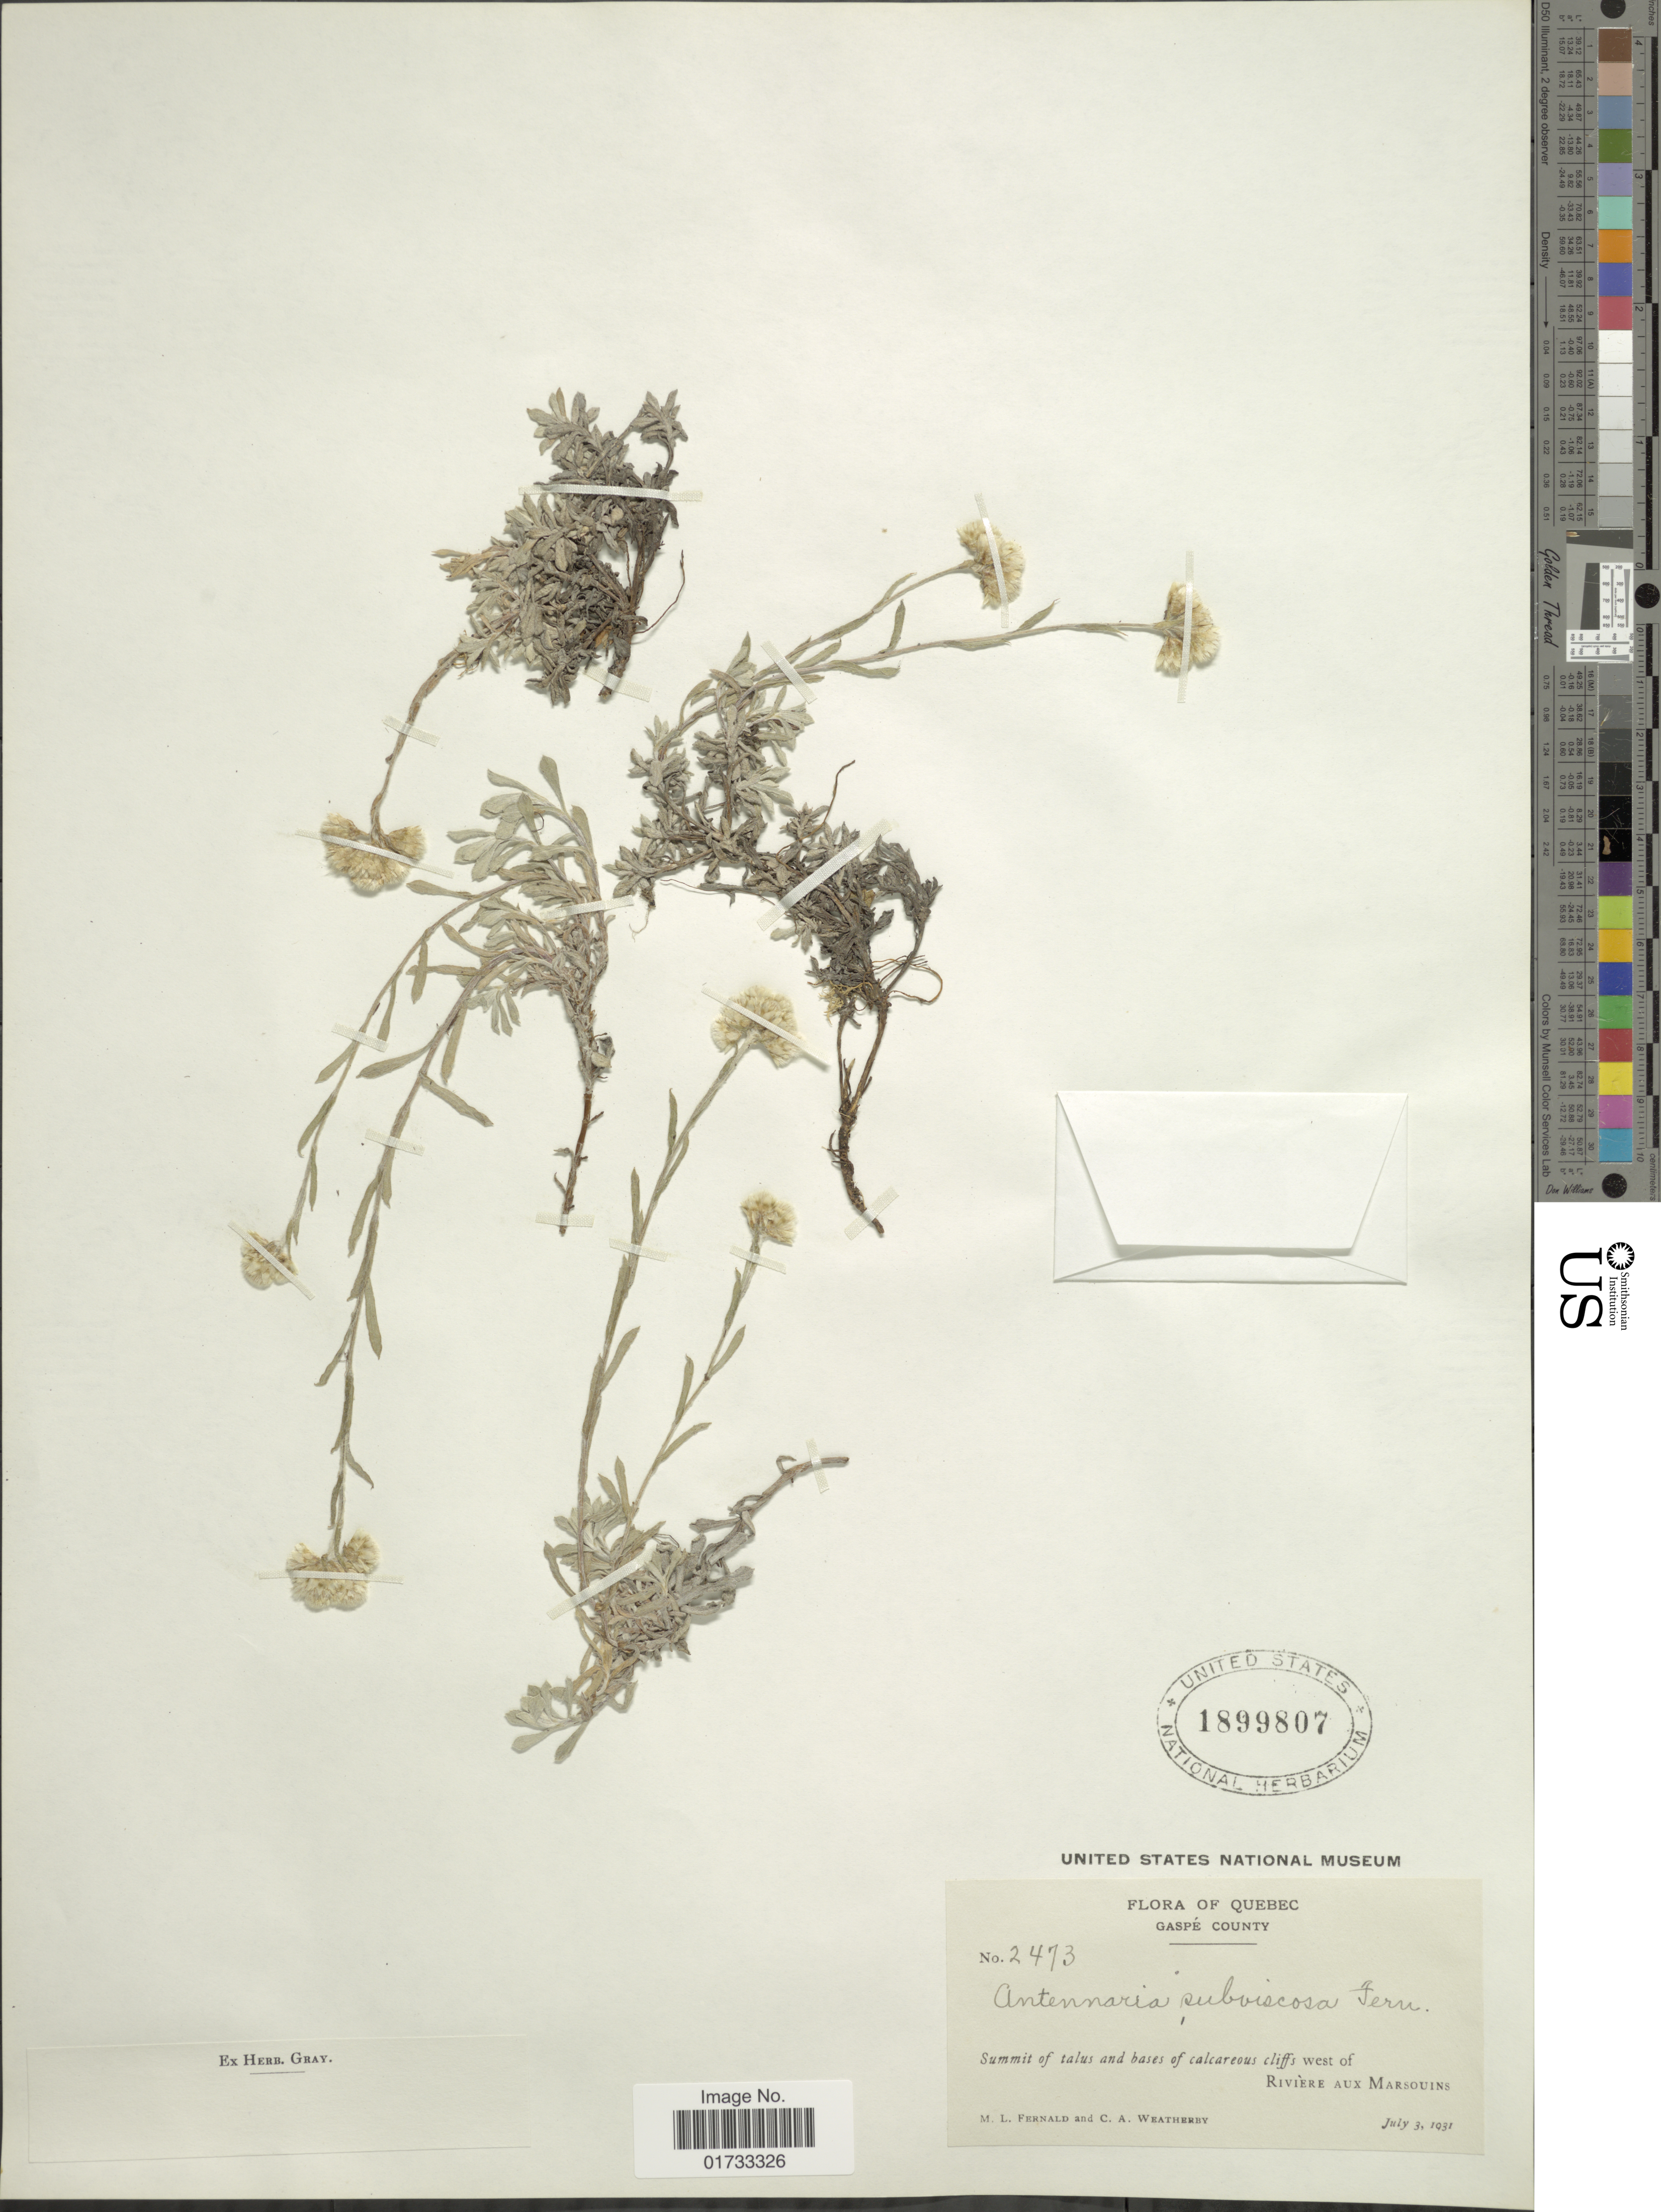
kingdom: Plantae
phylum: Tracheophyta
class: Magnoliopsida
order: Asterales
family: Asteraceae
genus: Antennaria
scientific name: Antennaria subviscosa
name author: Fernald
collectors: M. L. Fernald & C. A. Weatherby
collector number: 2473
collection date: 1931-07-03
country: Canada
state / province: Quebec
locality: Gaspé County, summit of talus and bases of calcareous cliffs west of Riviére aux Marouins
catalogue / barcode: US 1899807